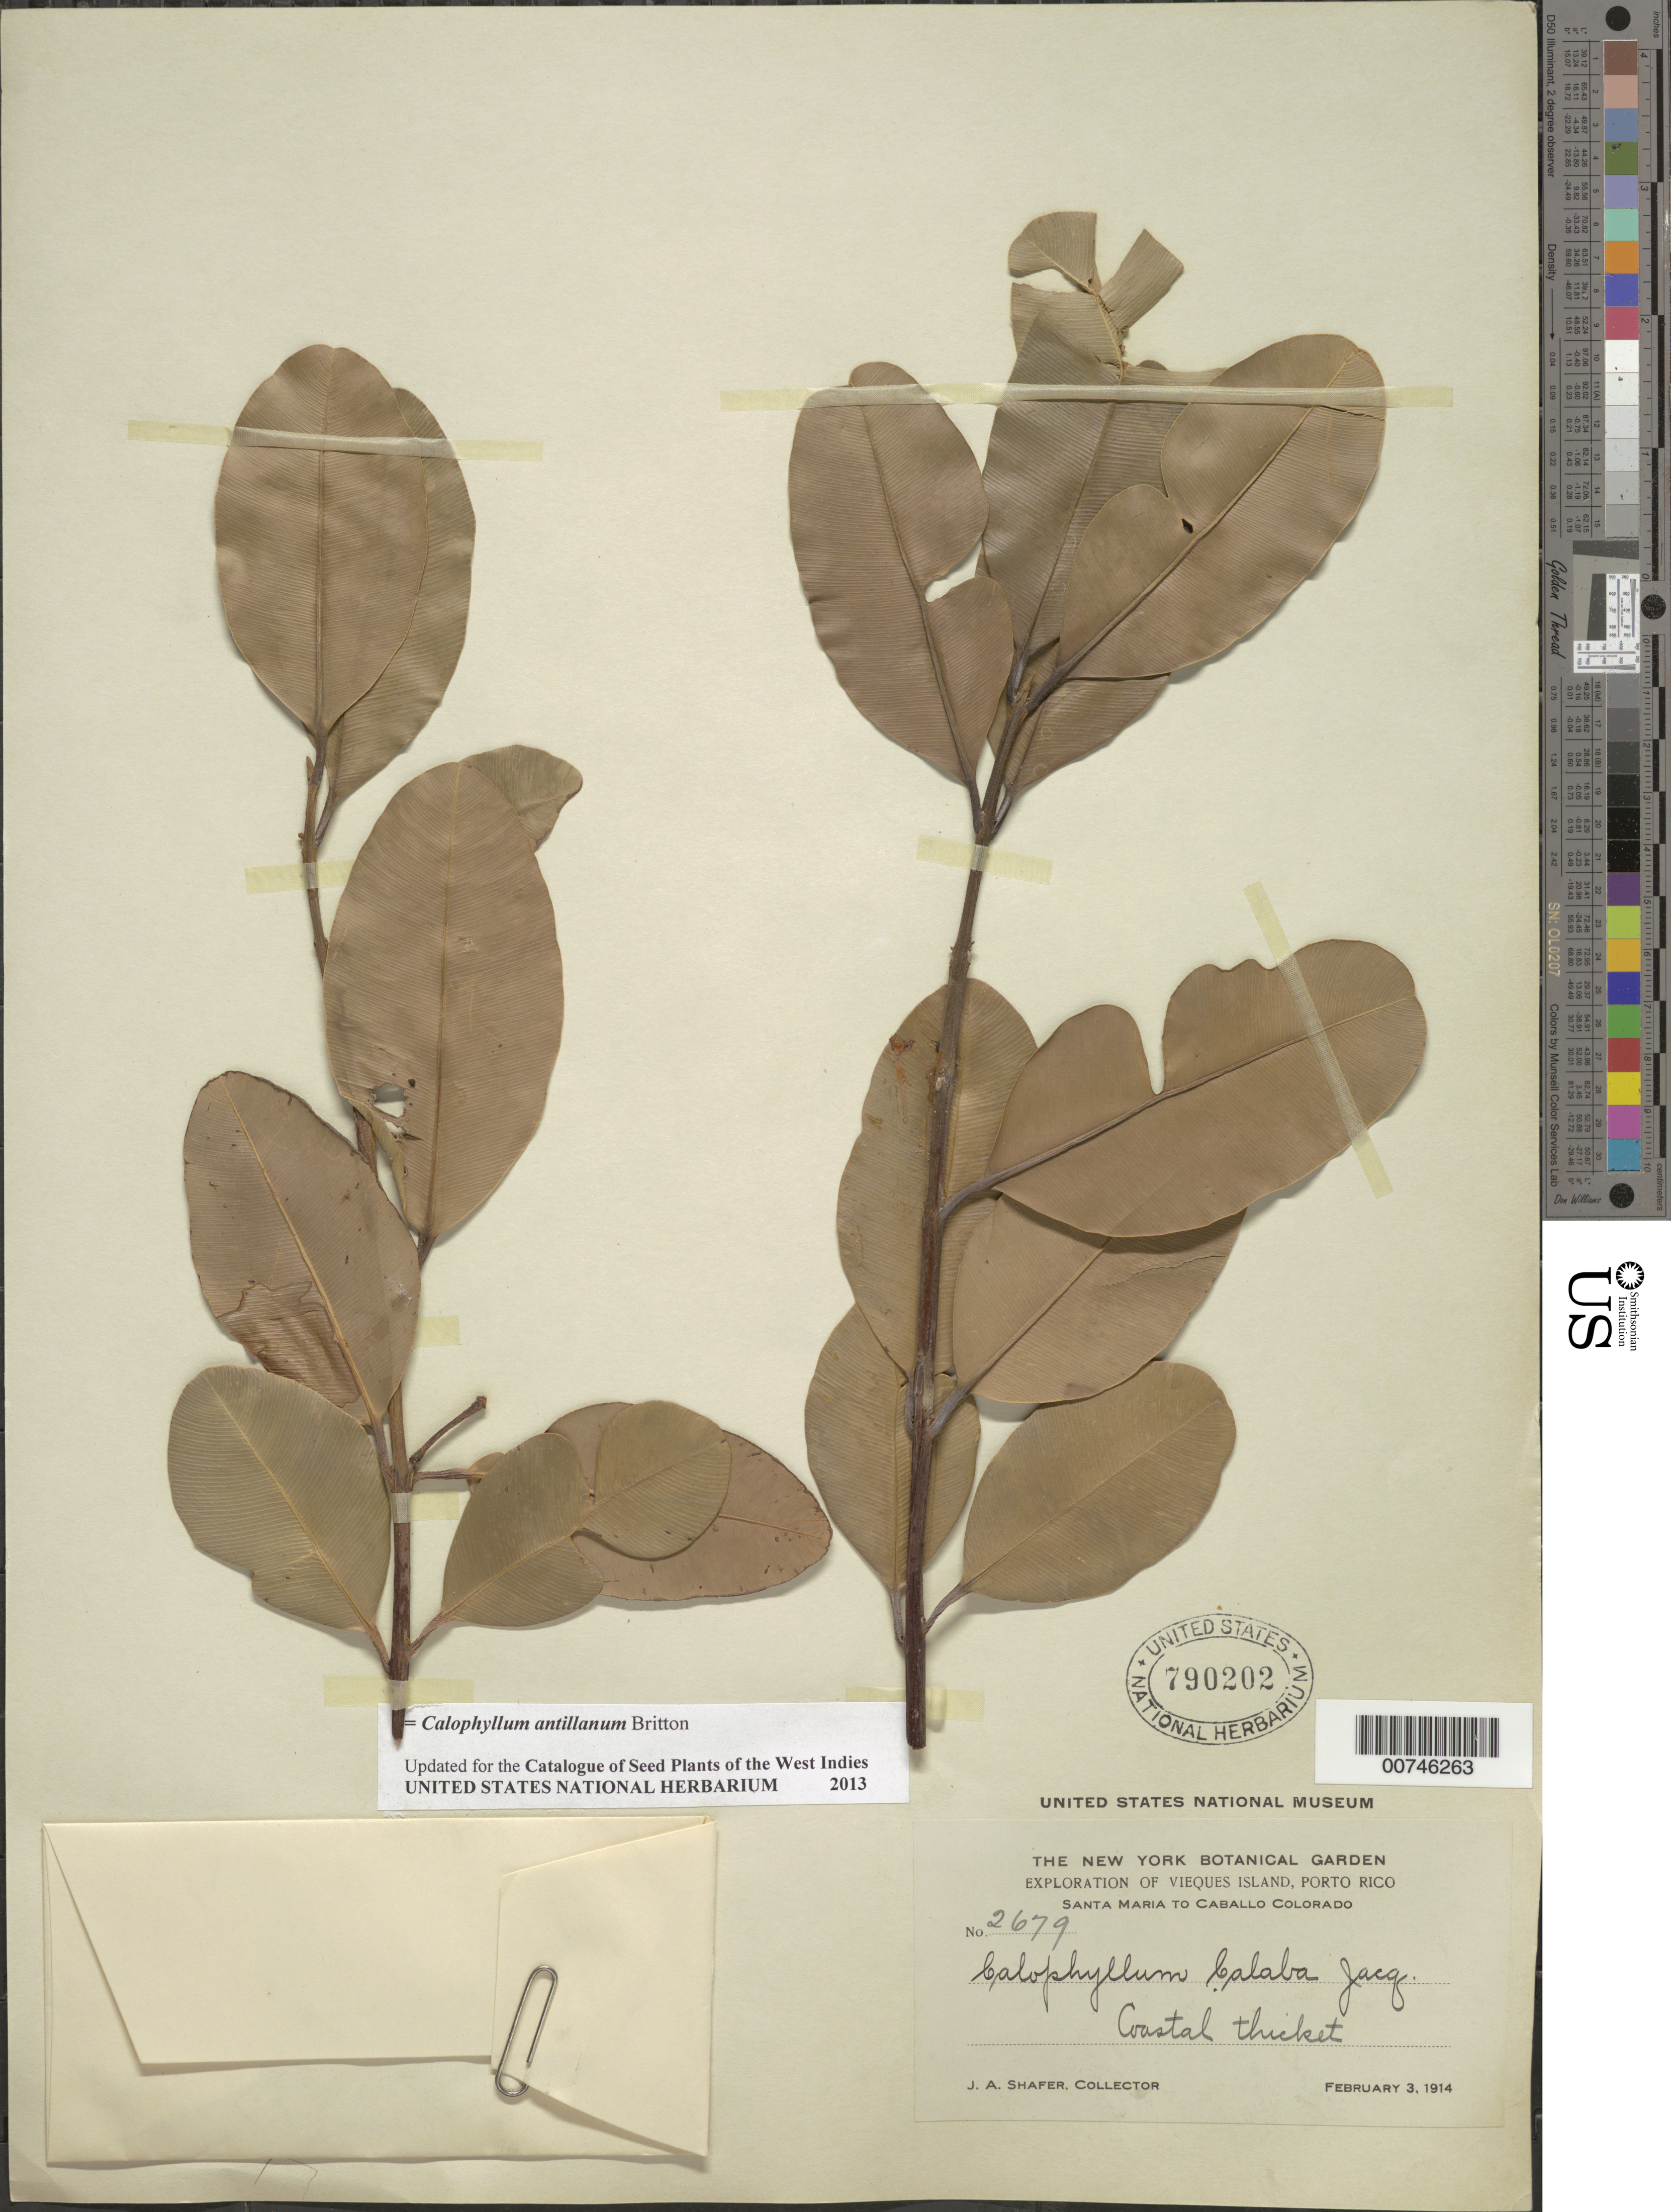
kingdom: Plantae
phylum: Tracheophyta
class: Magnoliopsida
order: Malpighiales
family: Calophyllaceae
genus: Calophyllum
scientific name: Calophyllum antillanum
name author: Britton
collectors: J. A. Shafer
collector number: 2679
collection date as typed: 03 Feb 1914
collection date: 1914-02-03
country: Puerto Rico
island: Vieques I.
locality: Santa Maria to Caballo Colorado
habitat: Coastal thicket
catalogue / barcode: US 790202